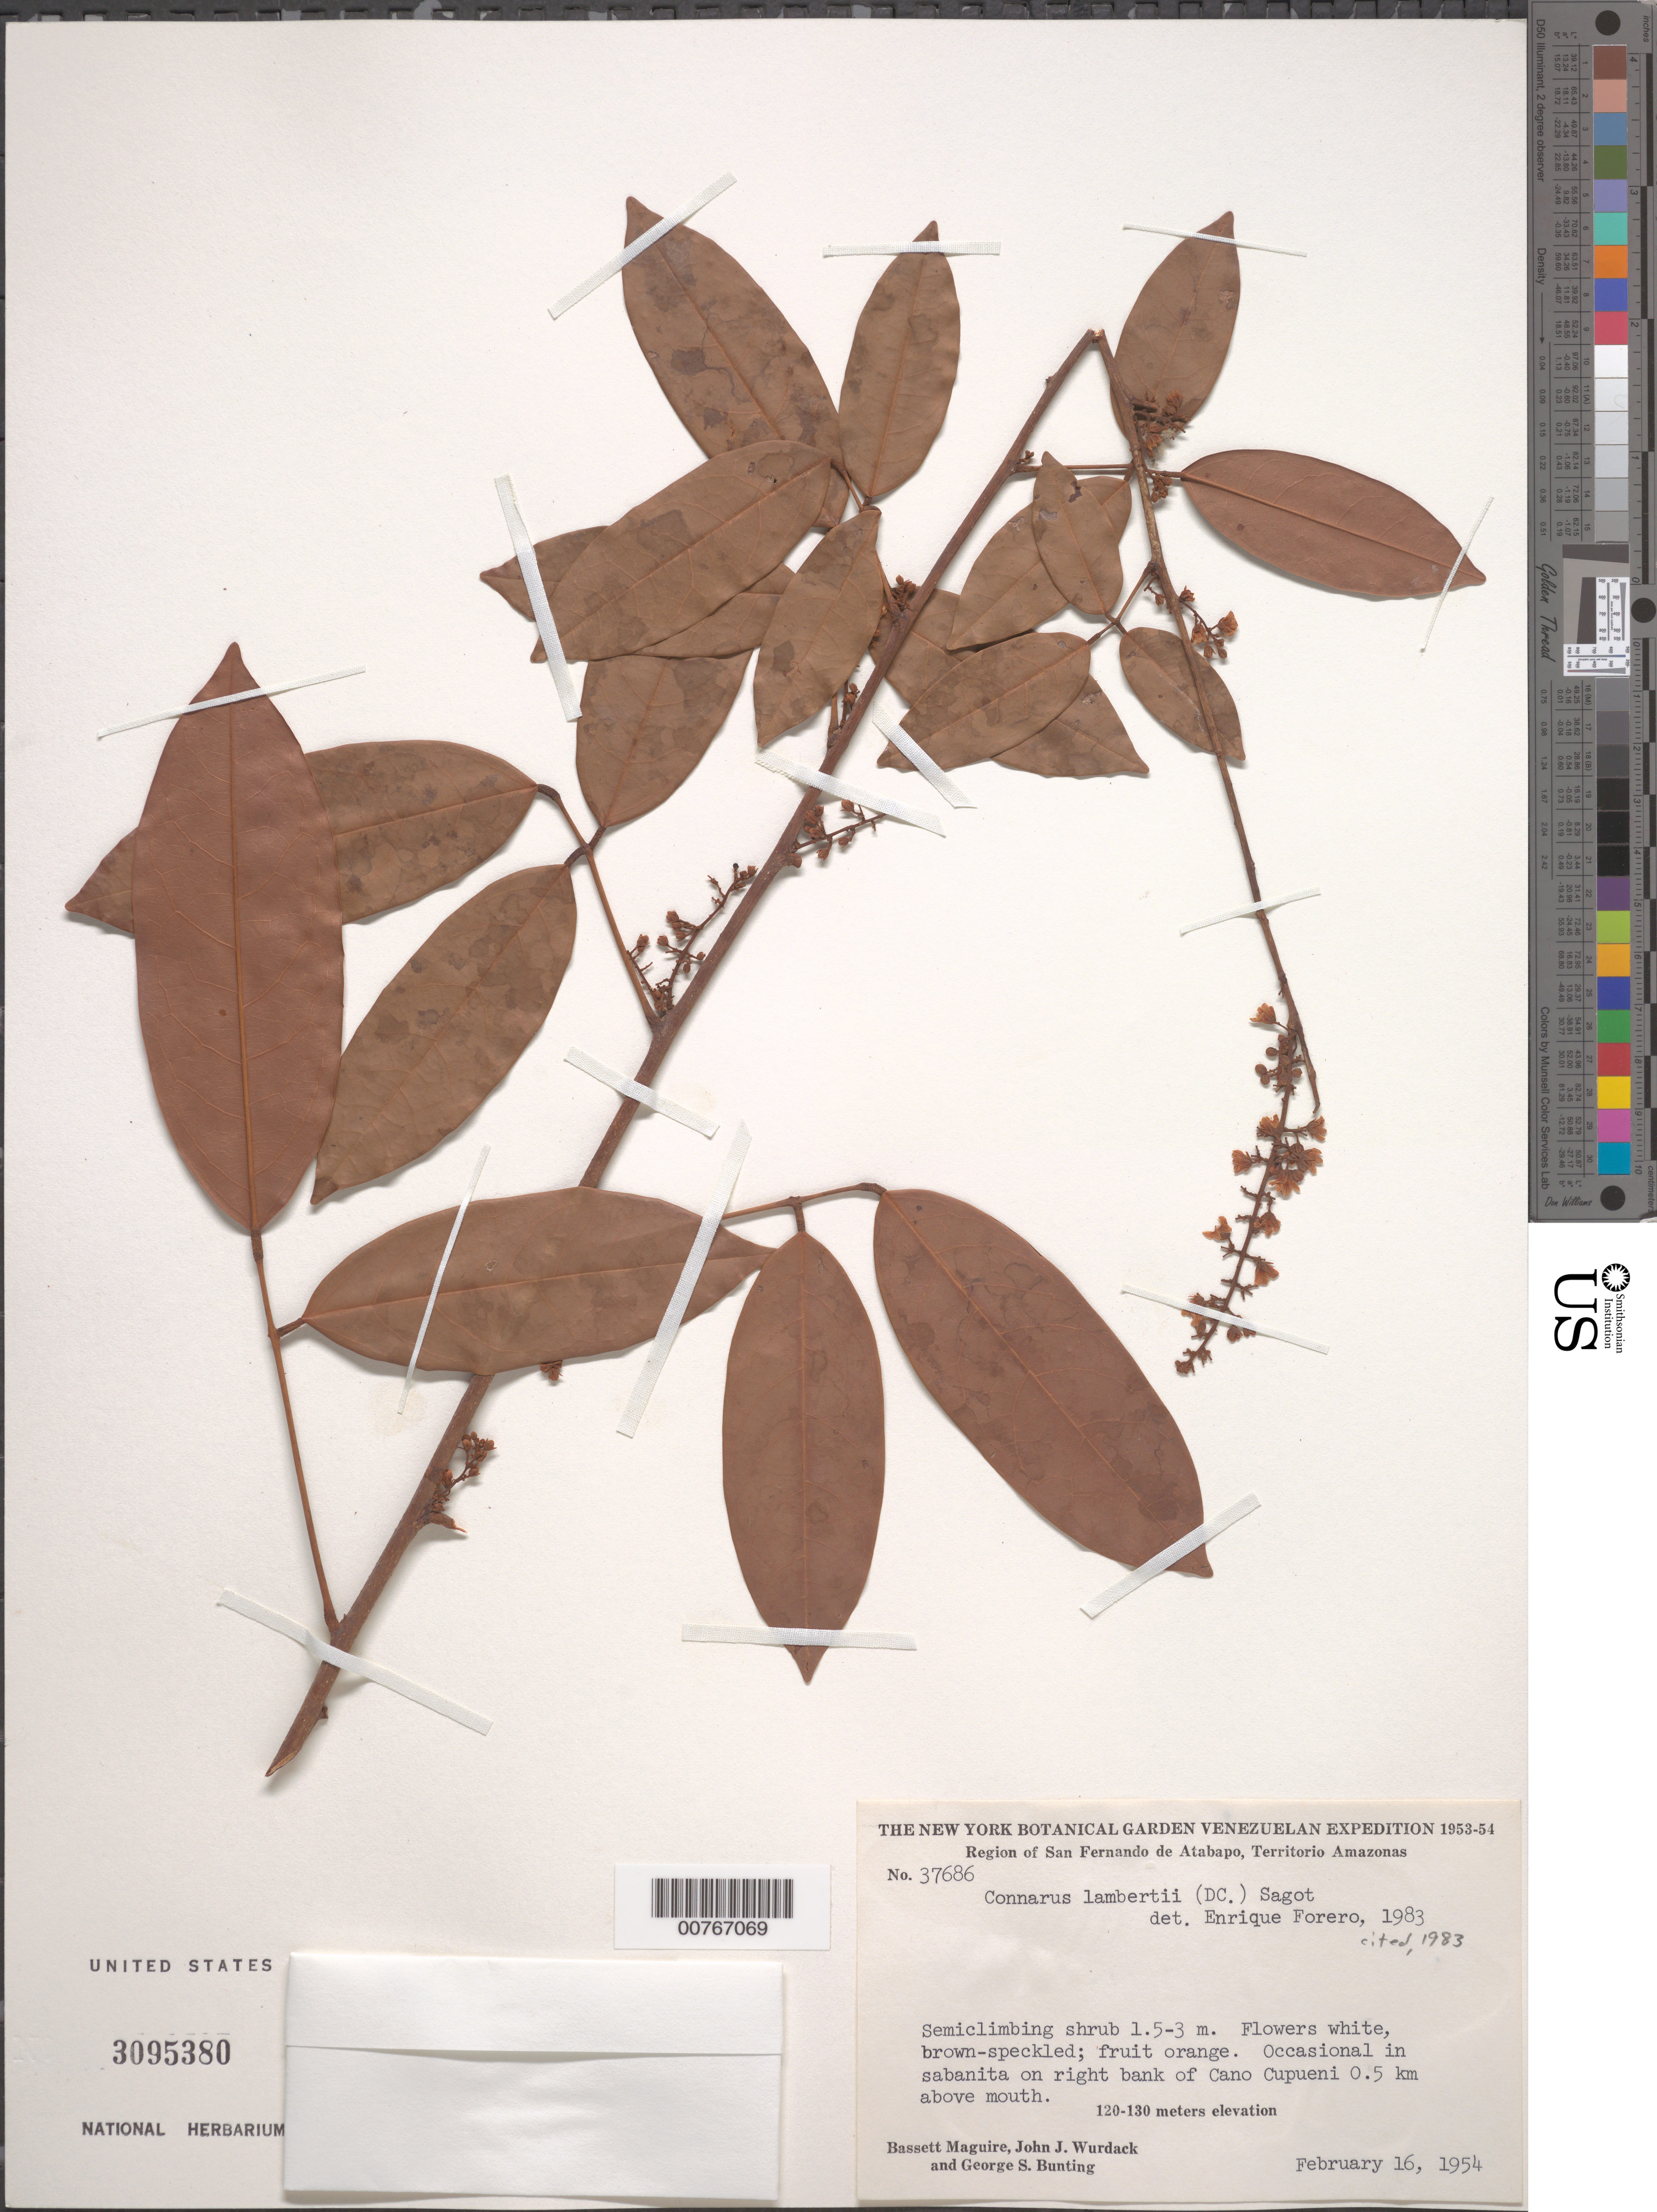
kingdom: Plantae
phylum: Tracheophyta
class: Magnoliopsida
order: Oxalidales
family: Connaraceae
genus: Connarus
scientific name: Connarus lambertii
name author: (DC.) Sagot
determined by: Forero, E.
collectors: B. Maguire, J. J. Wurdack & G. S. Bunting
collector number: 37686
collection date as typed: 16-Feb-54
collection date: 1954-02-16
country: Venezuela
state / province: Amazonas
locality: Caño Cupueni, 0.5 km above mouth; San Fernando de Atabapo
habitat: Sabanita on riverbank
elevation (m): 120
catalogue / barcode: US 3095380